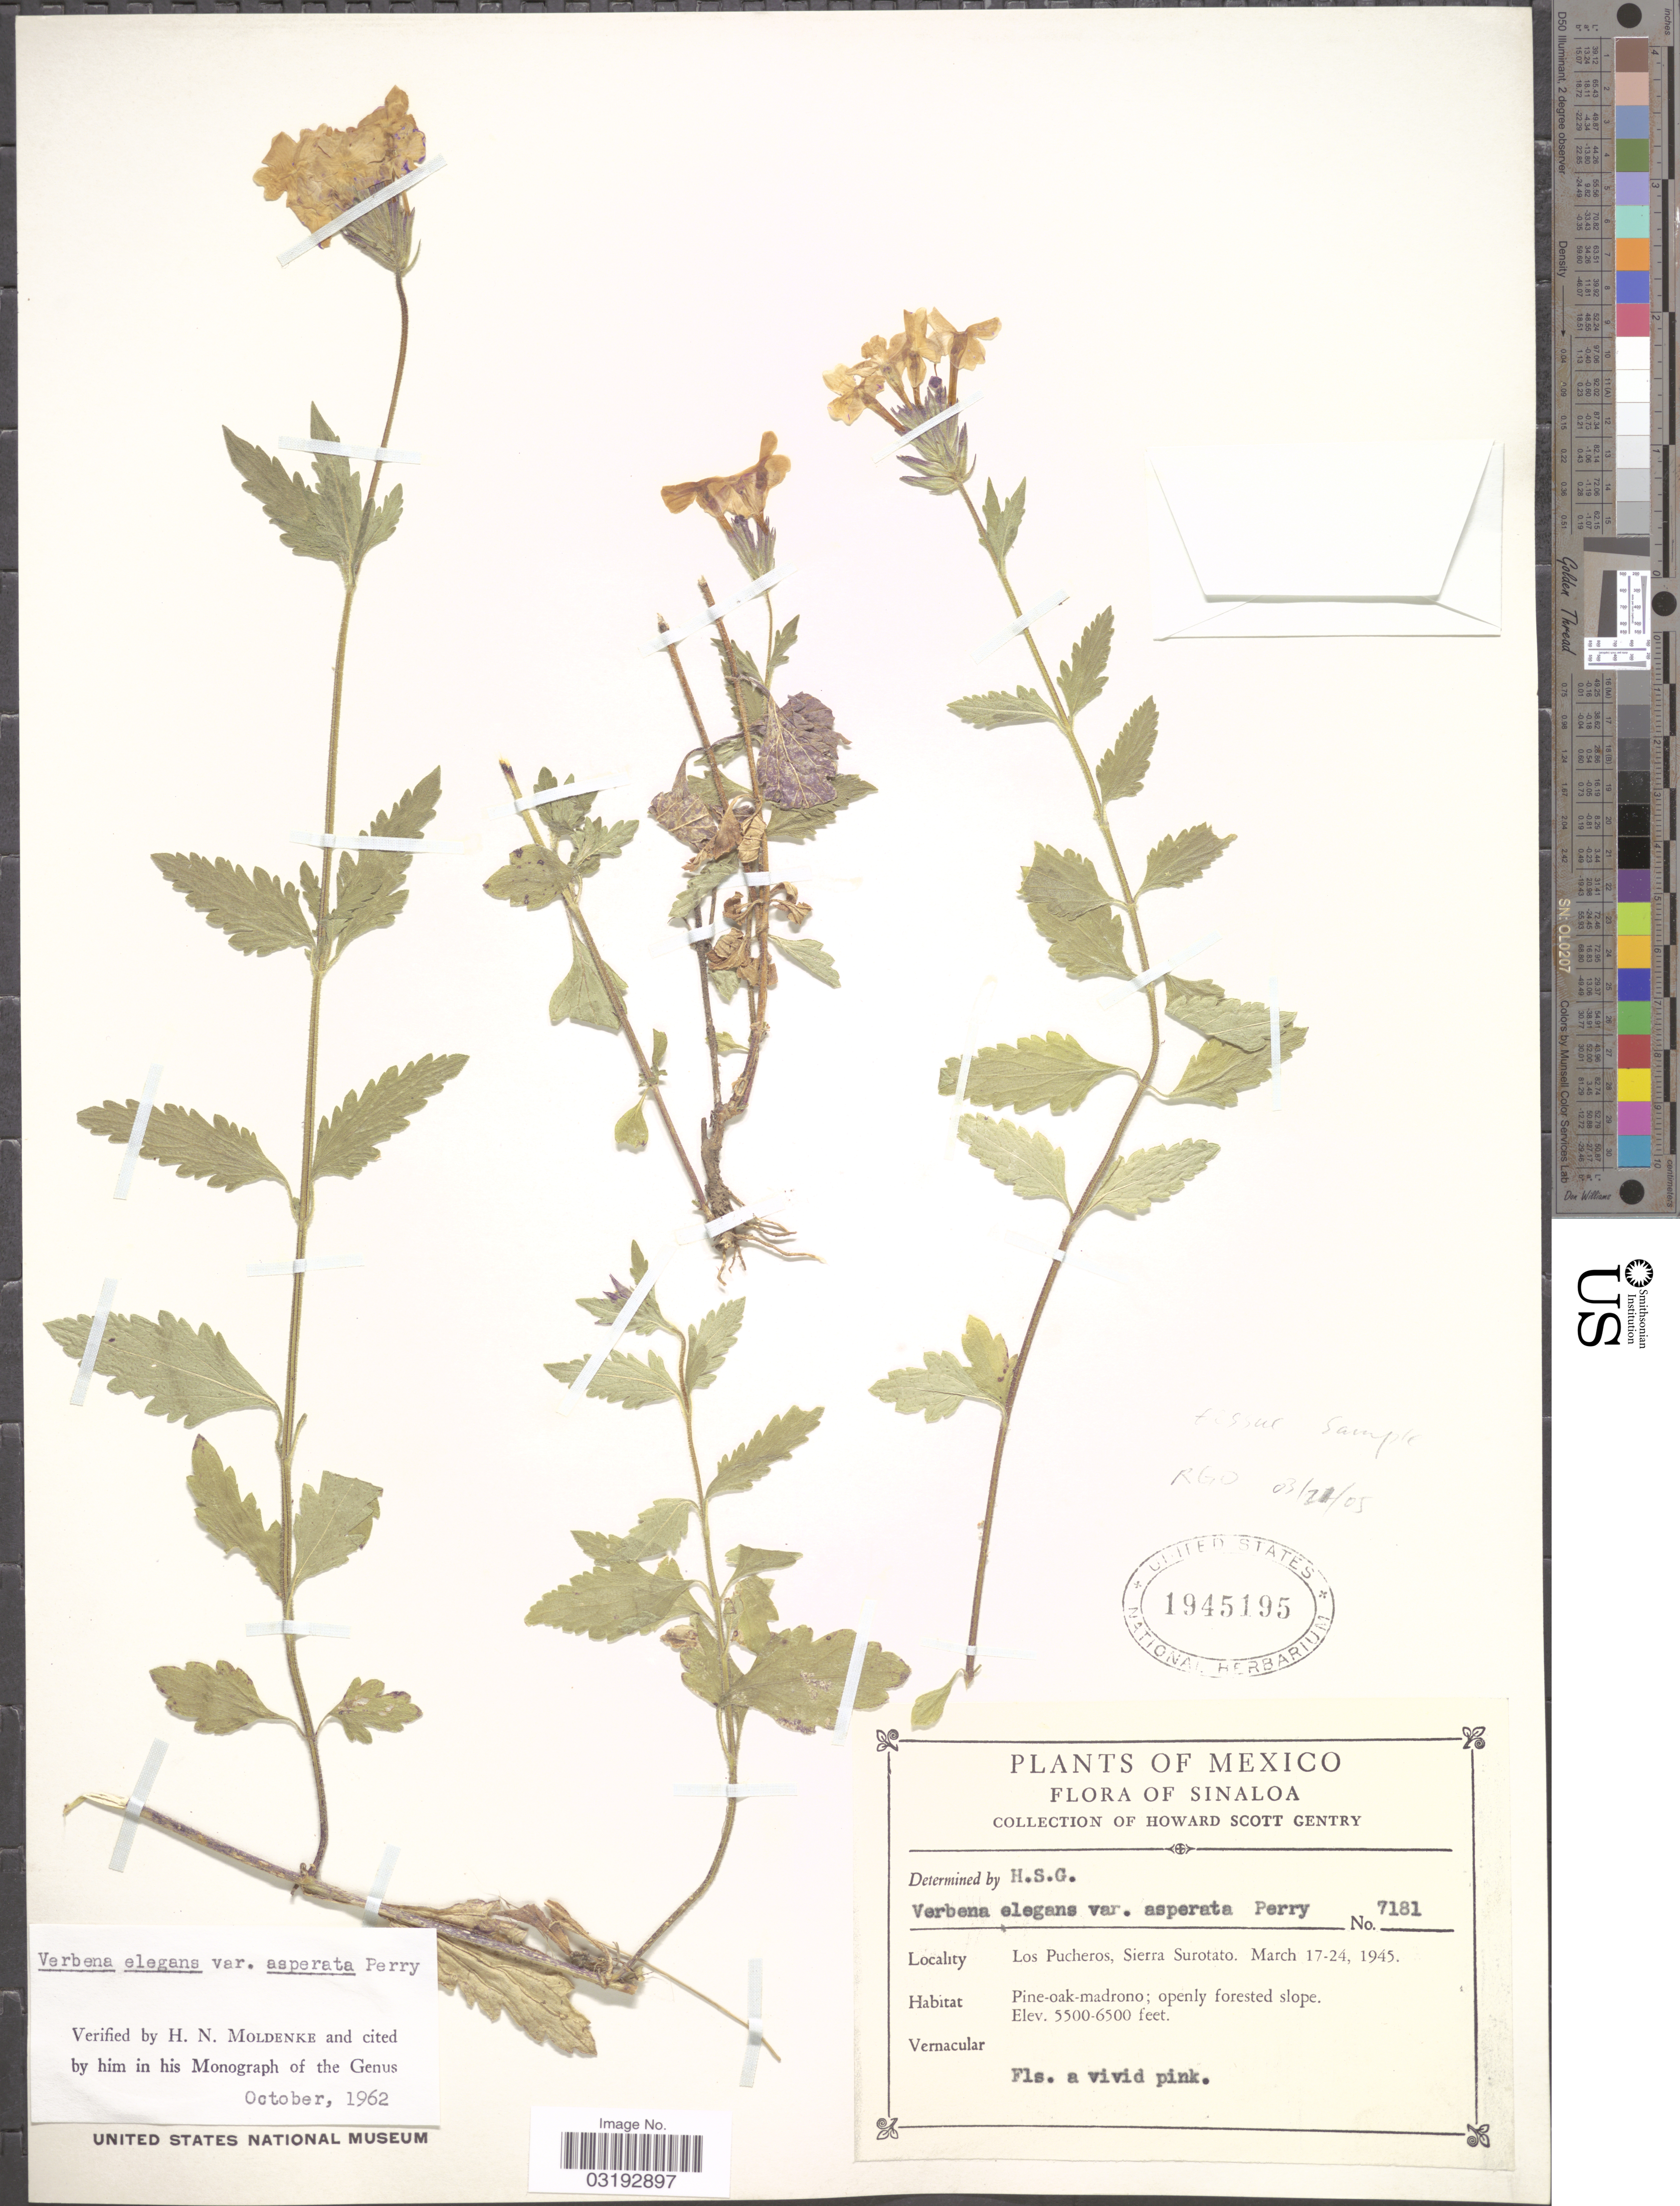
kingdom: Plantae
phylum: Tracheophyta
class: Magnoliopsida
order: Lamiales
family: Verbenaceae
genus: Verbena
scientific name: Verbena elegans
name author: Kunth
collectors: H. S. Gentry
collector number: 7181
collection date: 1945-03-17/1945-03-24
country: Mexico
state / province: Sinaloa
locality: Los Pucheros, Sierra Surotato.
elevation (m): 1676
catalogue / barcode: US 1945195